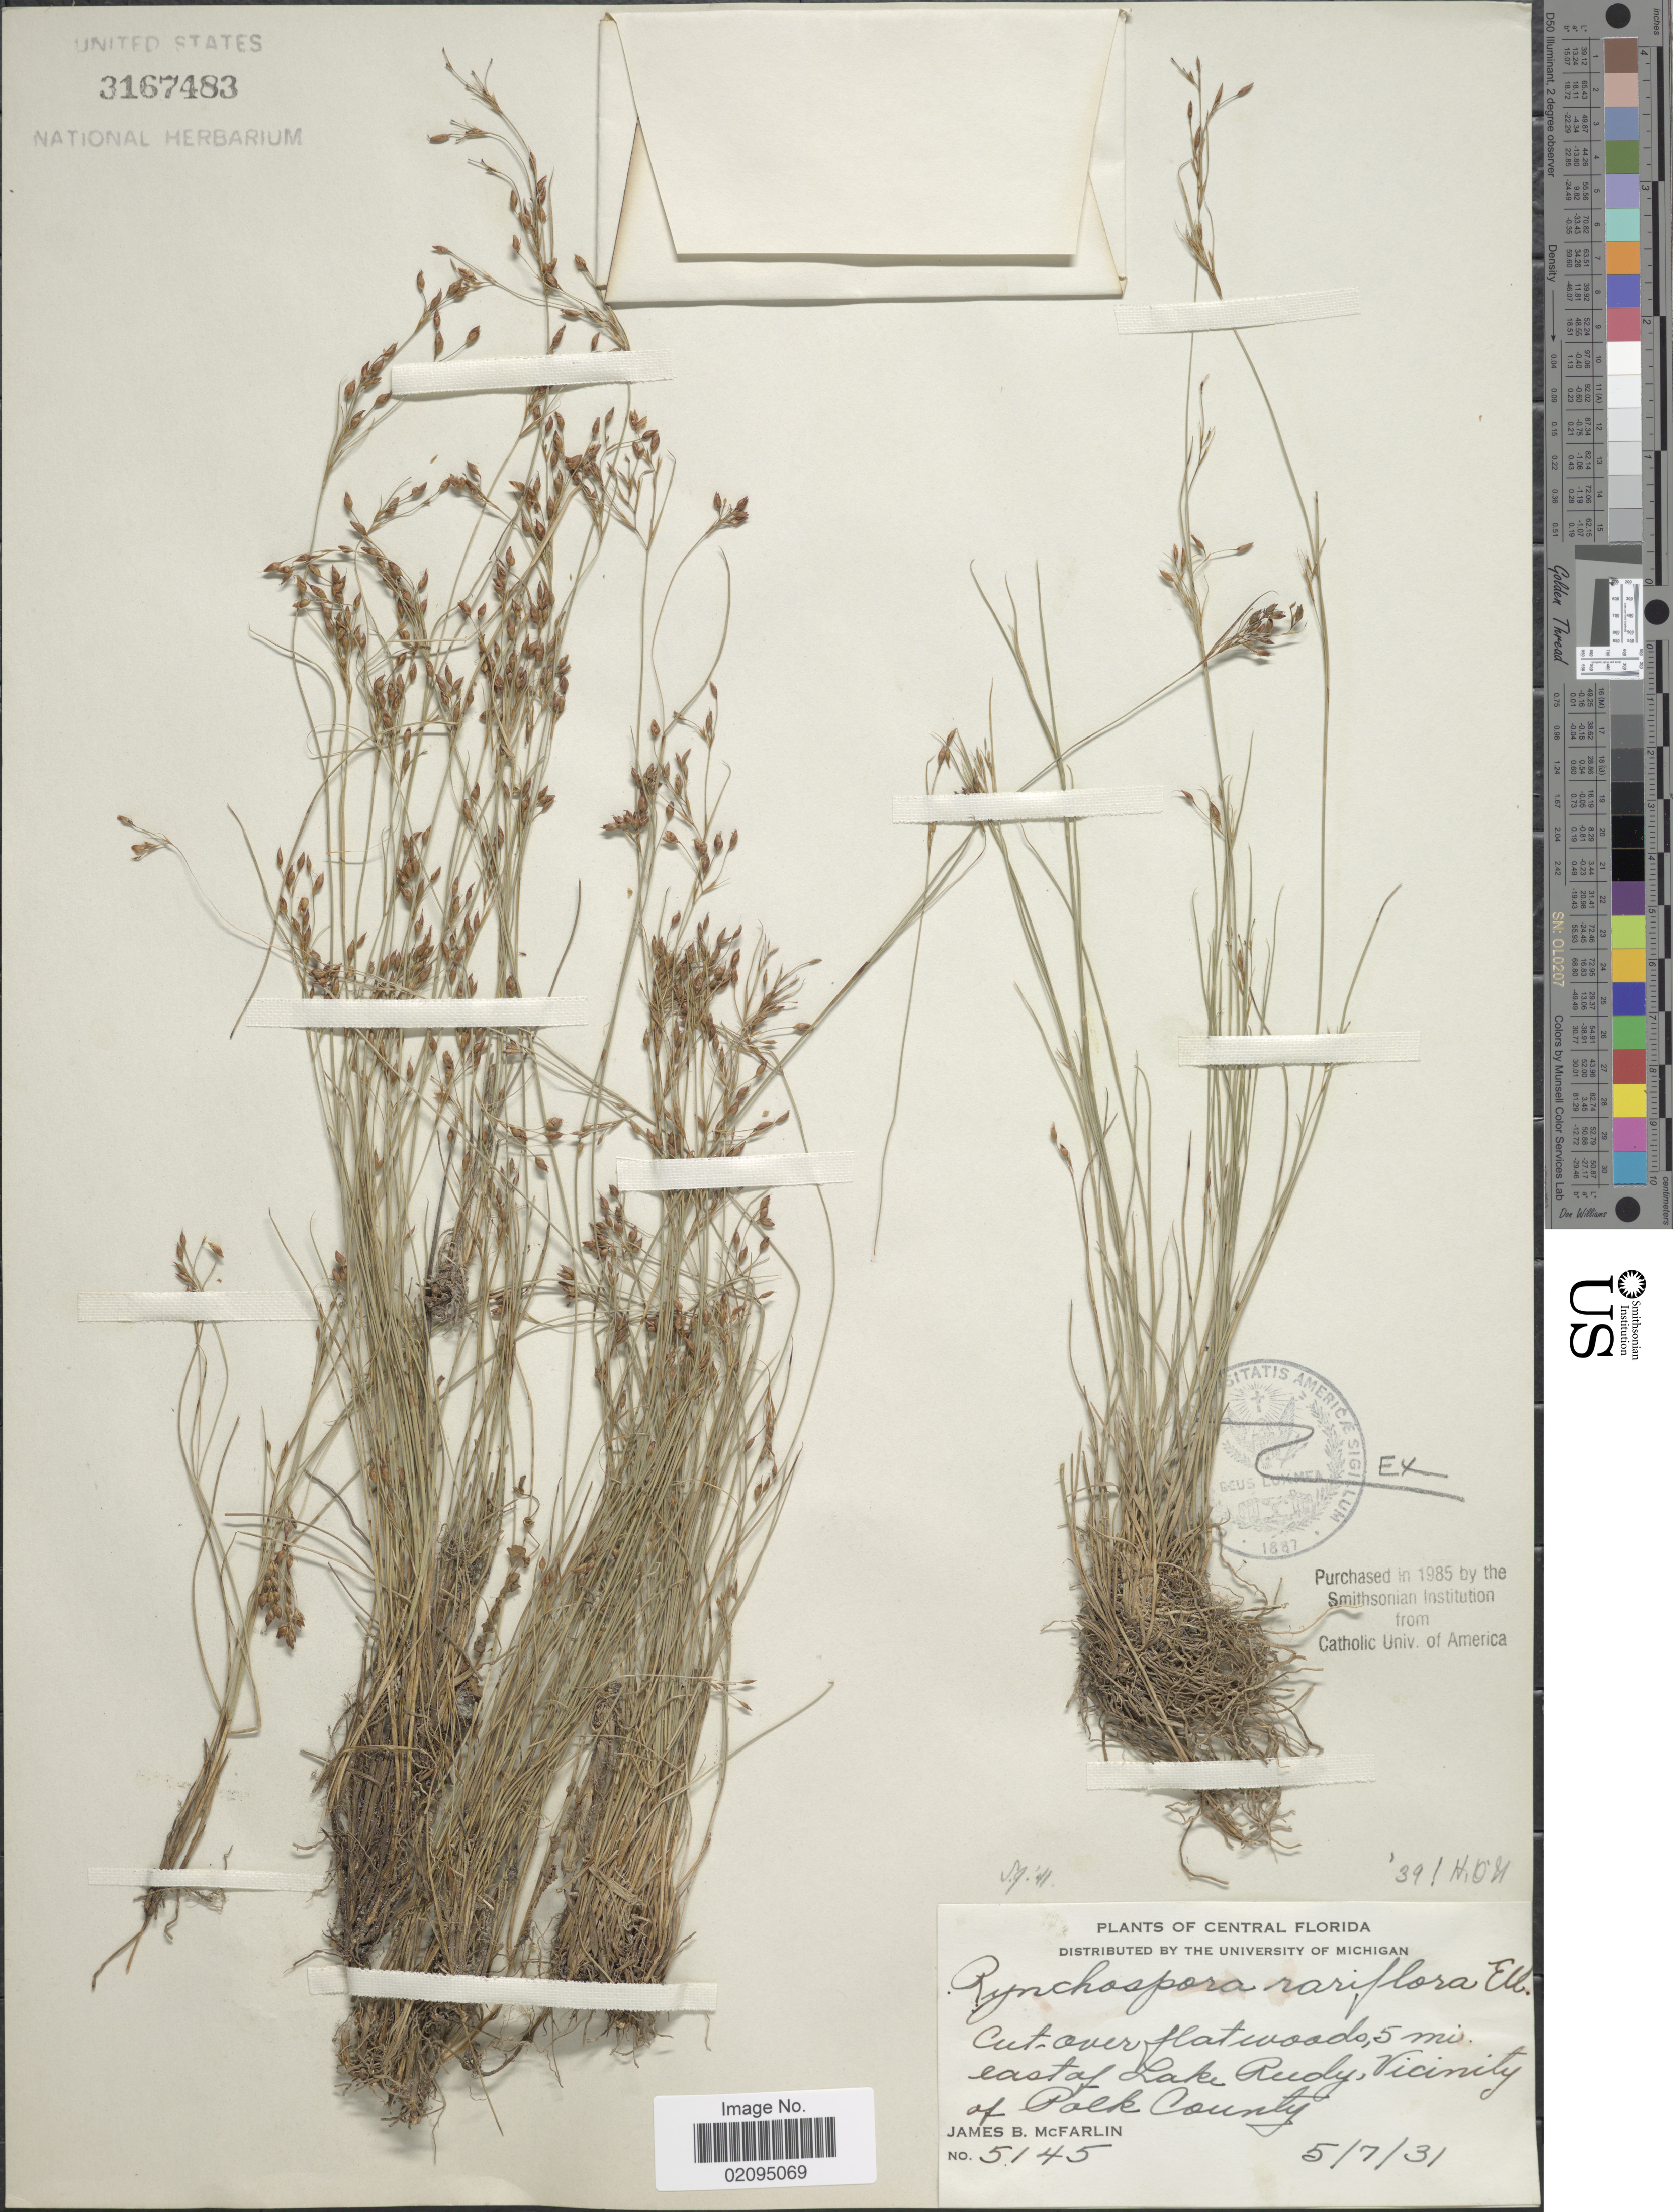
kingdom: Plantae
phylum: Tracheophyta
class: Liliopsida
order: Poales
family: Cyperaceae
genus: Rhynchospora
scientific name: Rhynchospora rariflora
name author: (Michx.) Elliott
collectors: J. McFarlin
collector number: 5145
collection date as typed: Transcribed d/m/y: 7/5/31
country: United States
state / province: Florida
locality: Central Florida, 5 mi east of Lake Reedy, Vicinity of Polk County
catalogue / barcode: US 3167483